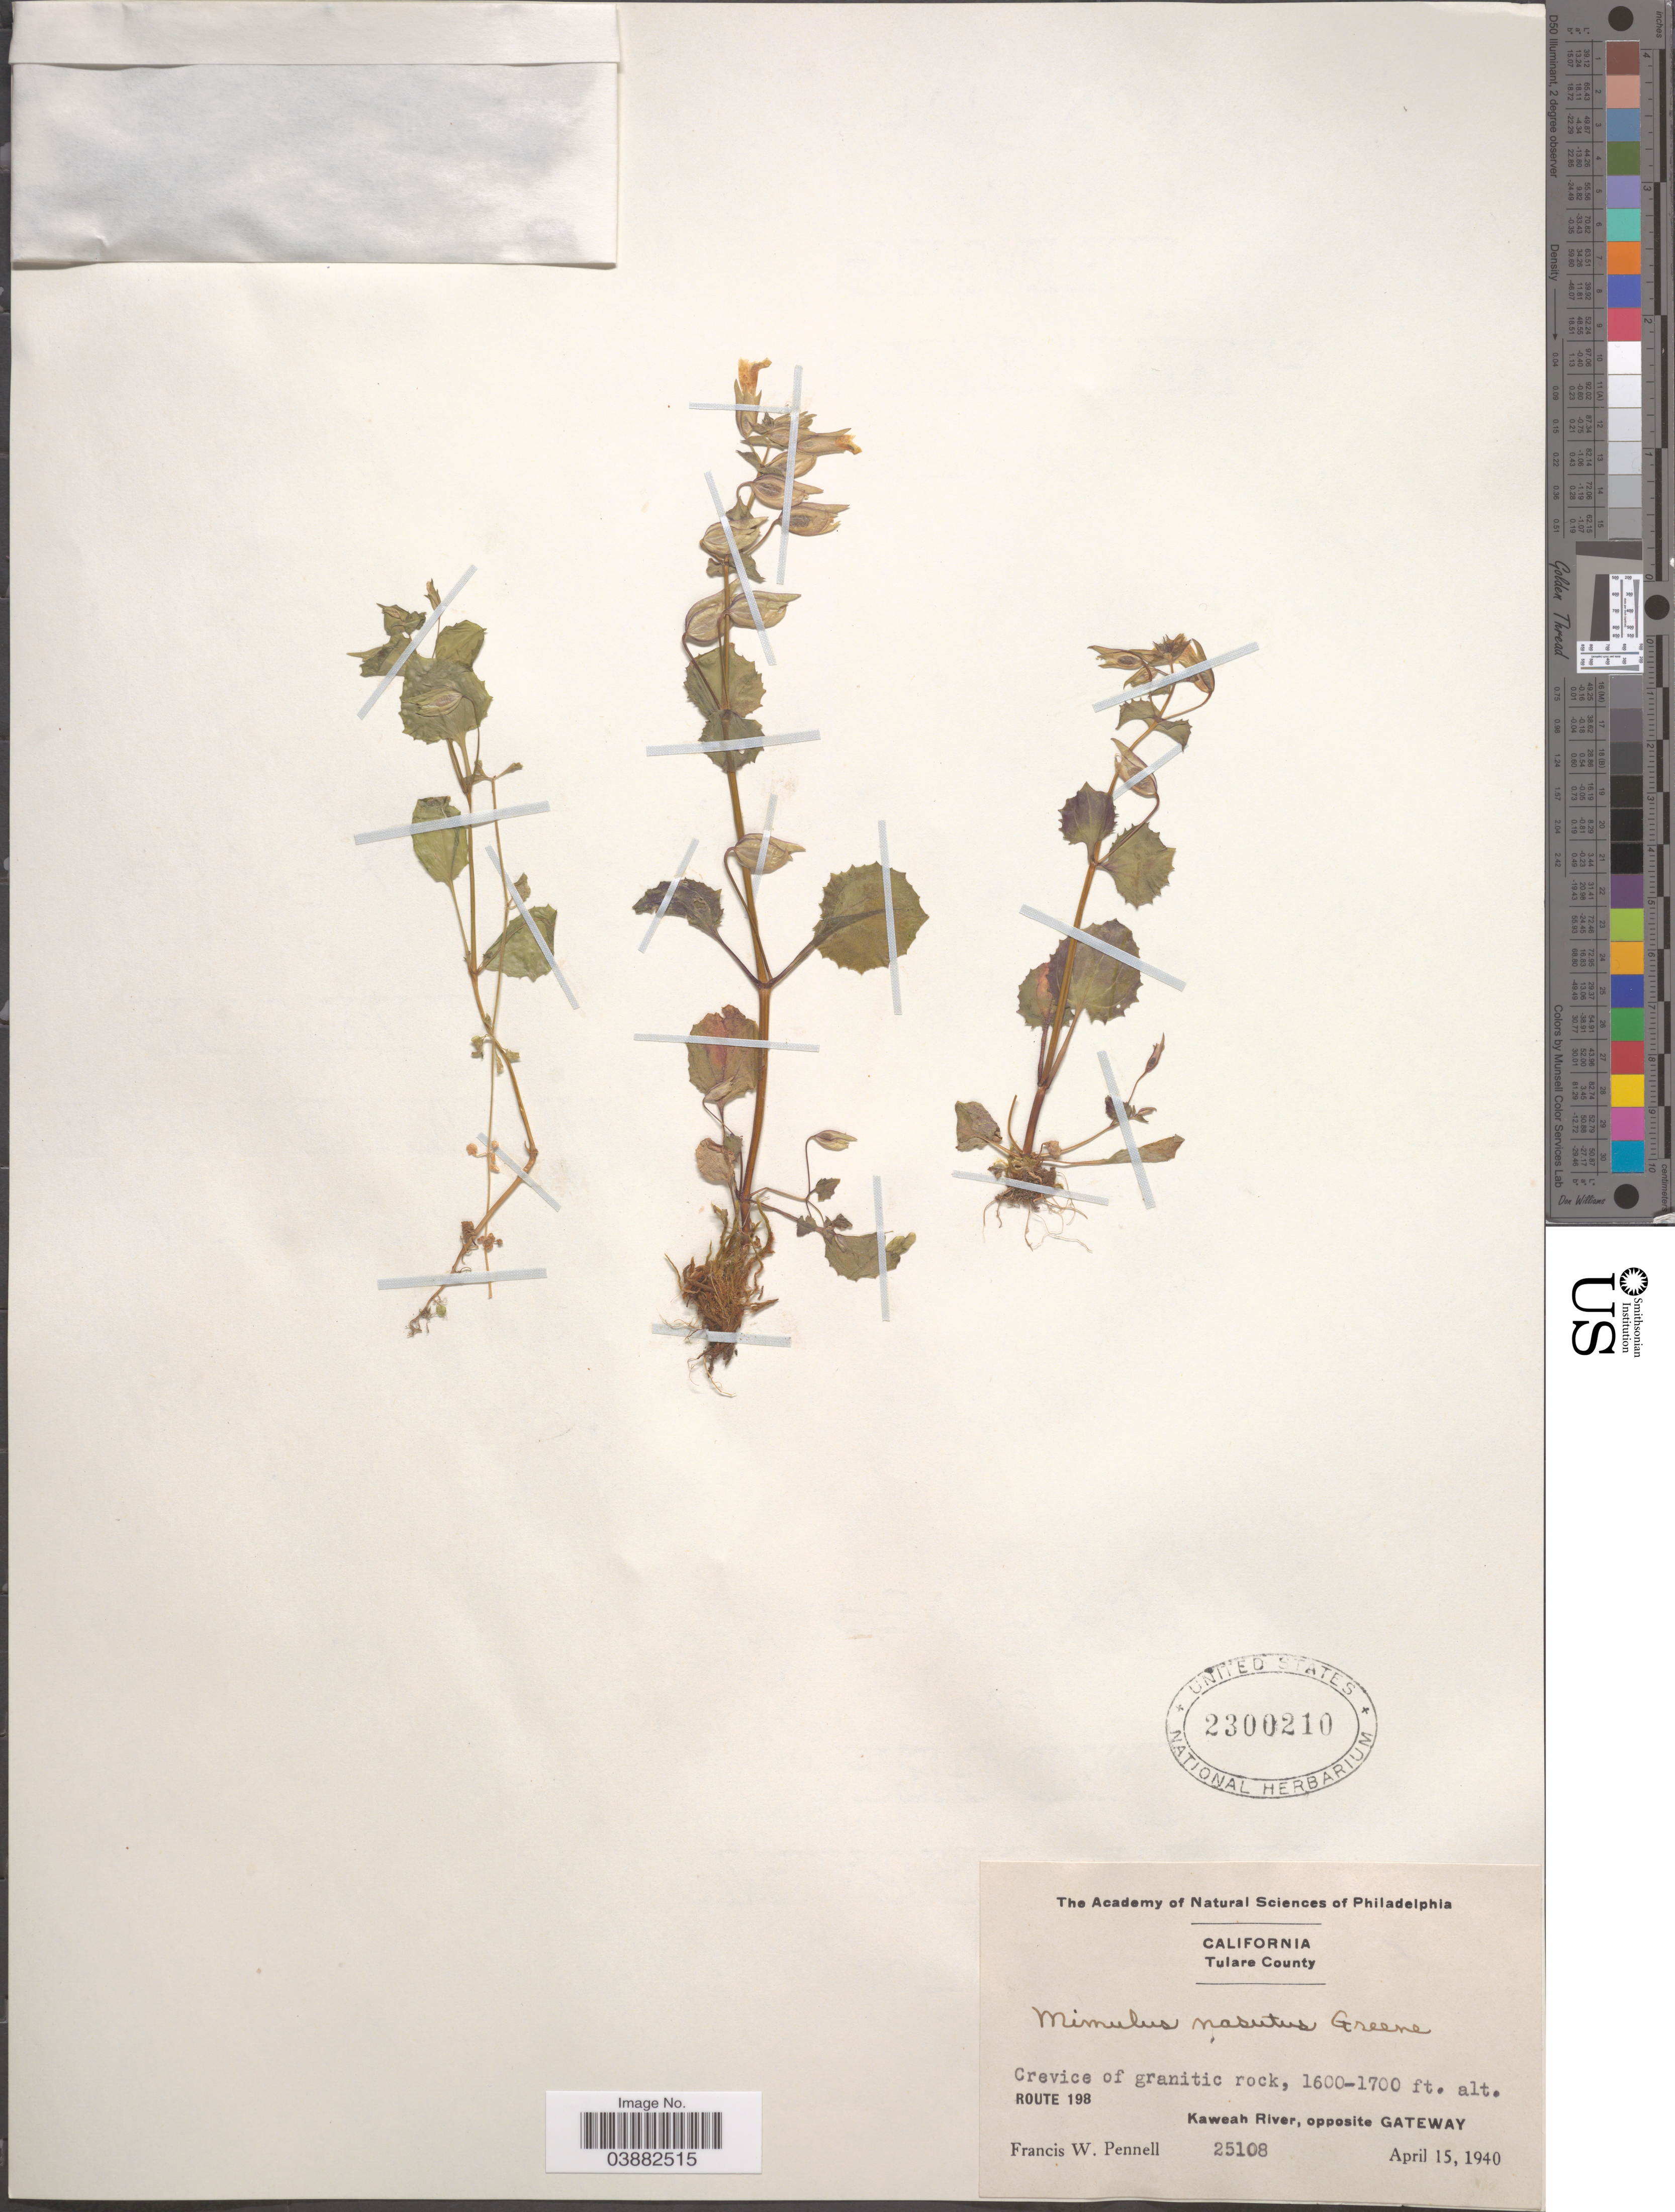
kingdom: Plantae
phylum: Tracheophyta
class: Magnoliopsida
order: Lamiales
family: Phrymaceae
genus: Mimulus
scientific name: Mimulus nasutus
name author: Greene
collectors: F. W. Pennell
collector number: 25108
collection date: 1940-04-15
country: United States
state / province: California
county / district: Tulare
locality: Tulare County. Route 198. Kaweah River, opposite Gateway.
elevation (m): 488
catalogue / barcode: US 2300210